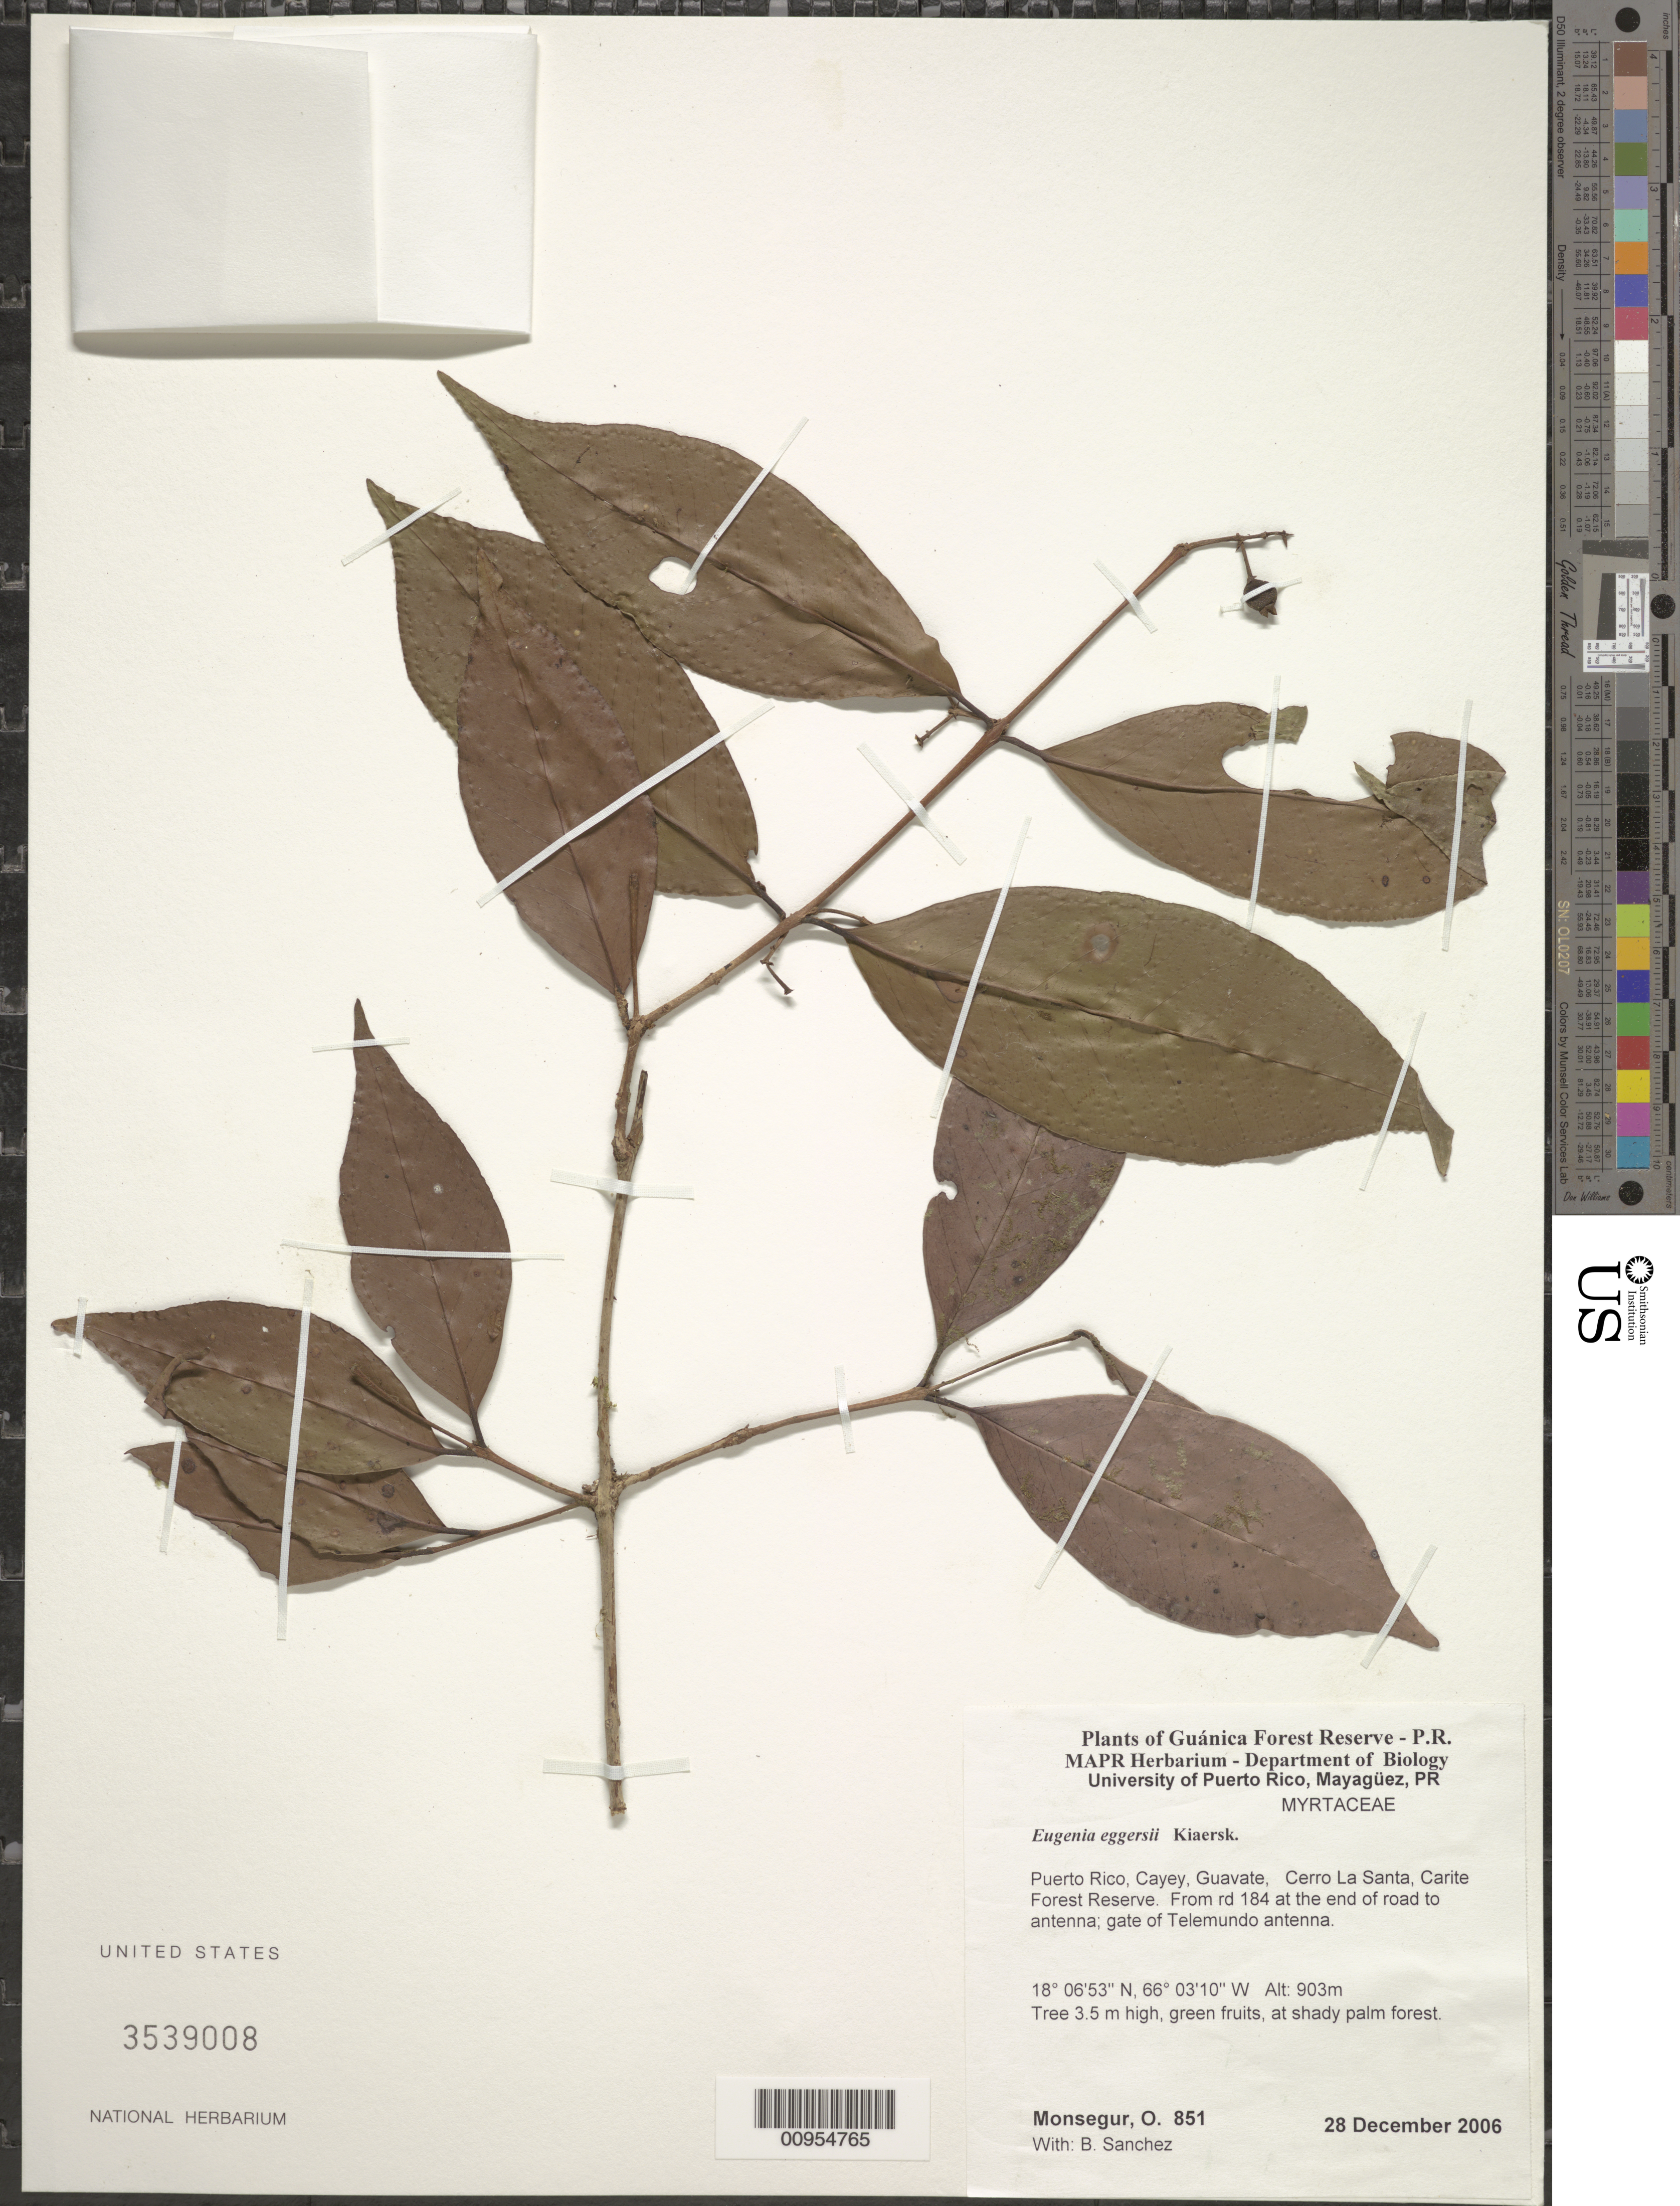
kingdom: Plantae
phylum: Tracheophyta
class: Magnoliopsida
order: Myrtales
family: Myrtaceae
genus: Eugenia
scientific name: Eugenia eggersii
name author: Kiaersk.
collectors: O. Monsegur & B. Sánchez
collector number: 851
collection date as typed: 28 Dec 2006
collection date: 2006-12-28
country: Puerto Rico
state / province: Cayey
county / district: Guavate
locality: Carite Forest Reserve. Cerro La Santa, from rd 184 at the end of road to antenna; gate of Telemundo antenna.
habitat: At shady palm forest.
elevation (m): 903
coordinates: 18.06528, 66.03102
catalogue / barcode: US 3539008